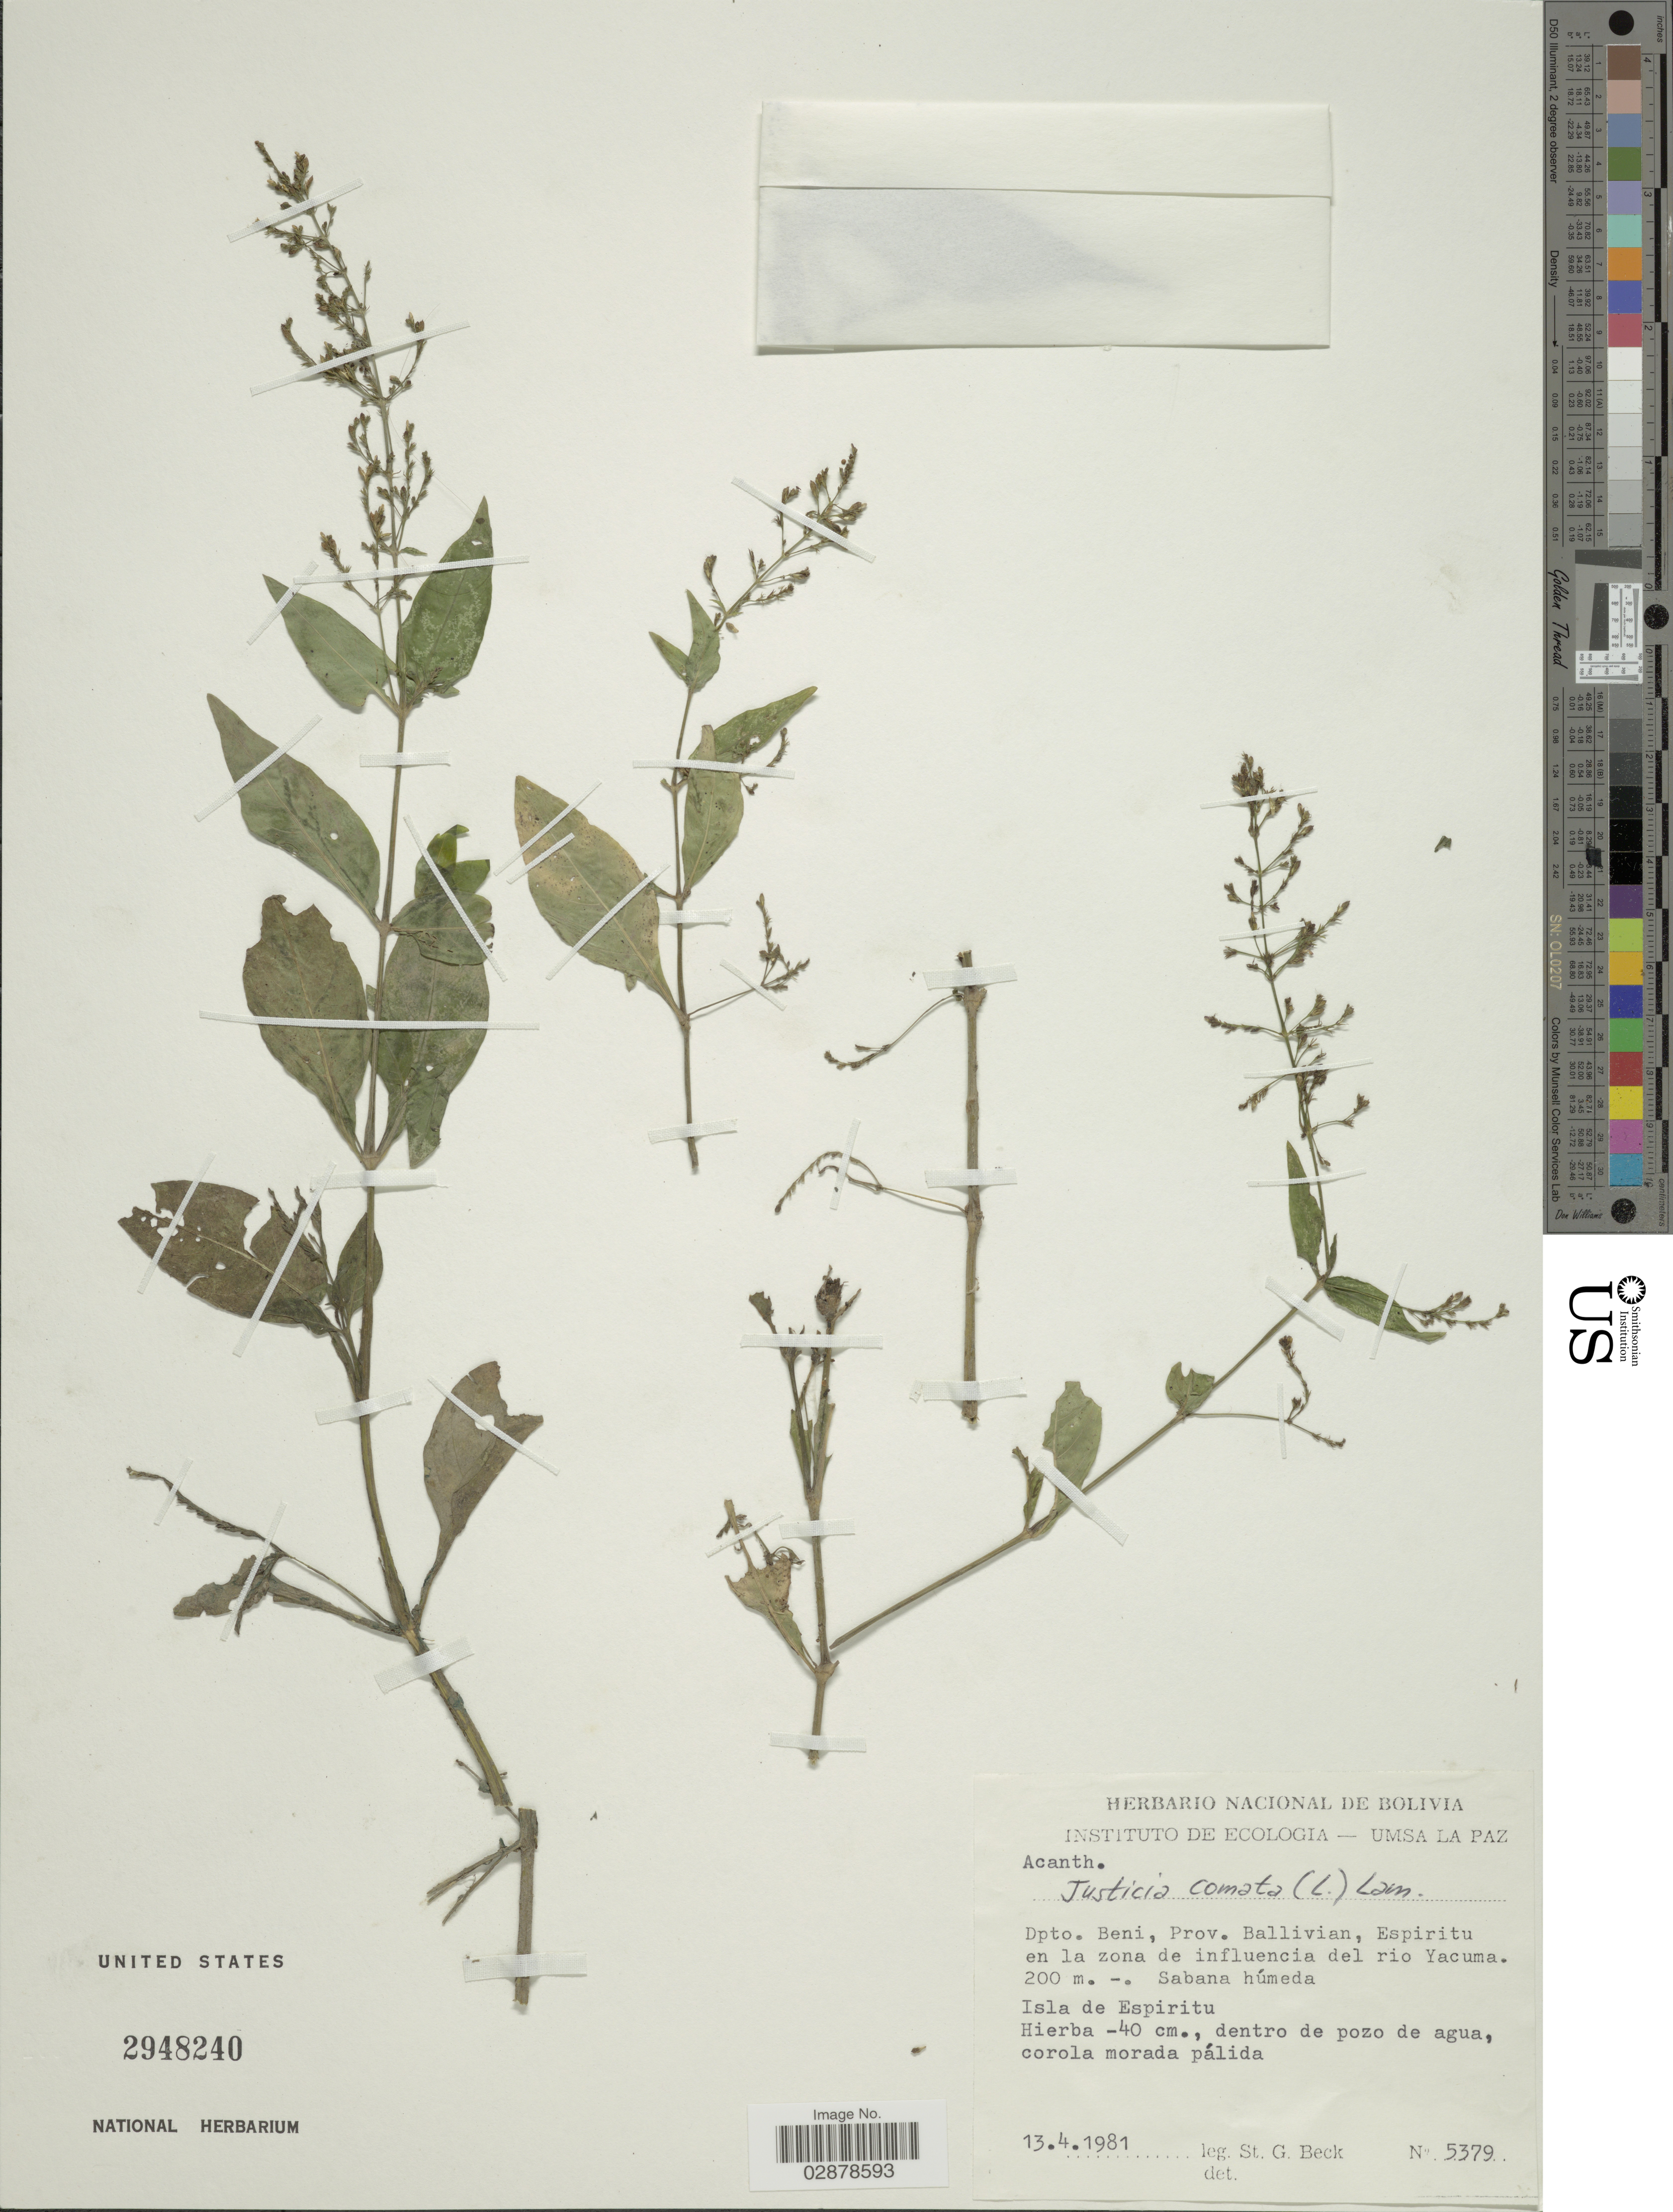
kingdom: Plantae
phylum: Tracheophyta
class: Magnoliopsida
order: Lamiales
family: Acanthaceae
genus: Justicia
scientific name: Justicia comata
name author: (L.) Lam.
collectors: S. G. Beck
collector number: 5379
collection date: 1981-04-13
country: Bolivia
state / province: Beni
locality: Dpto. Beni, Prov. Ballivian, Espiritu en la zona de influencia del rio Yacuma.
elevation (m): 200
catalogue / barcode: US 2948240